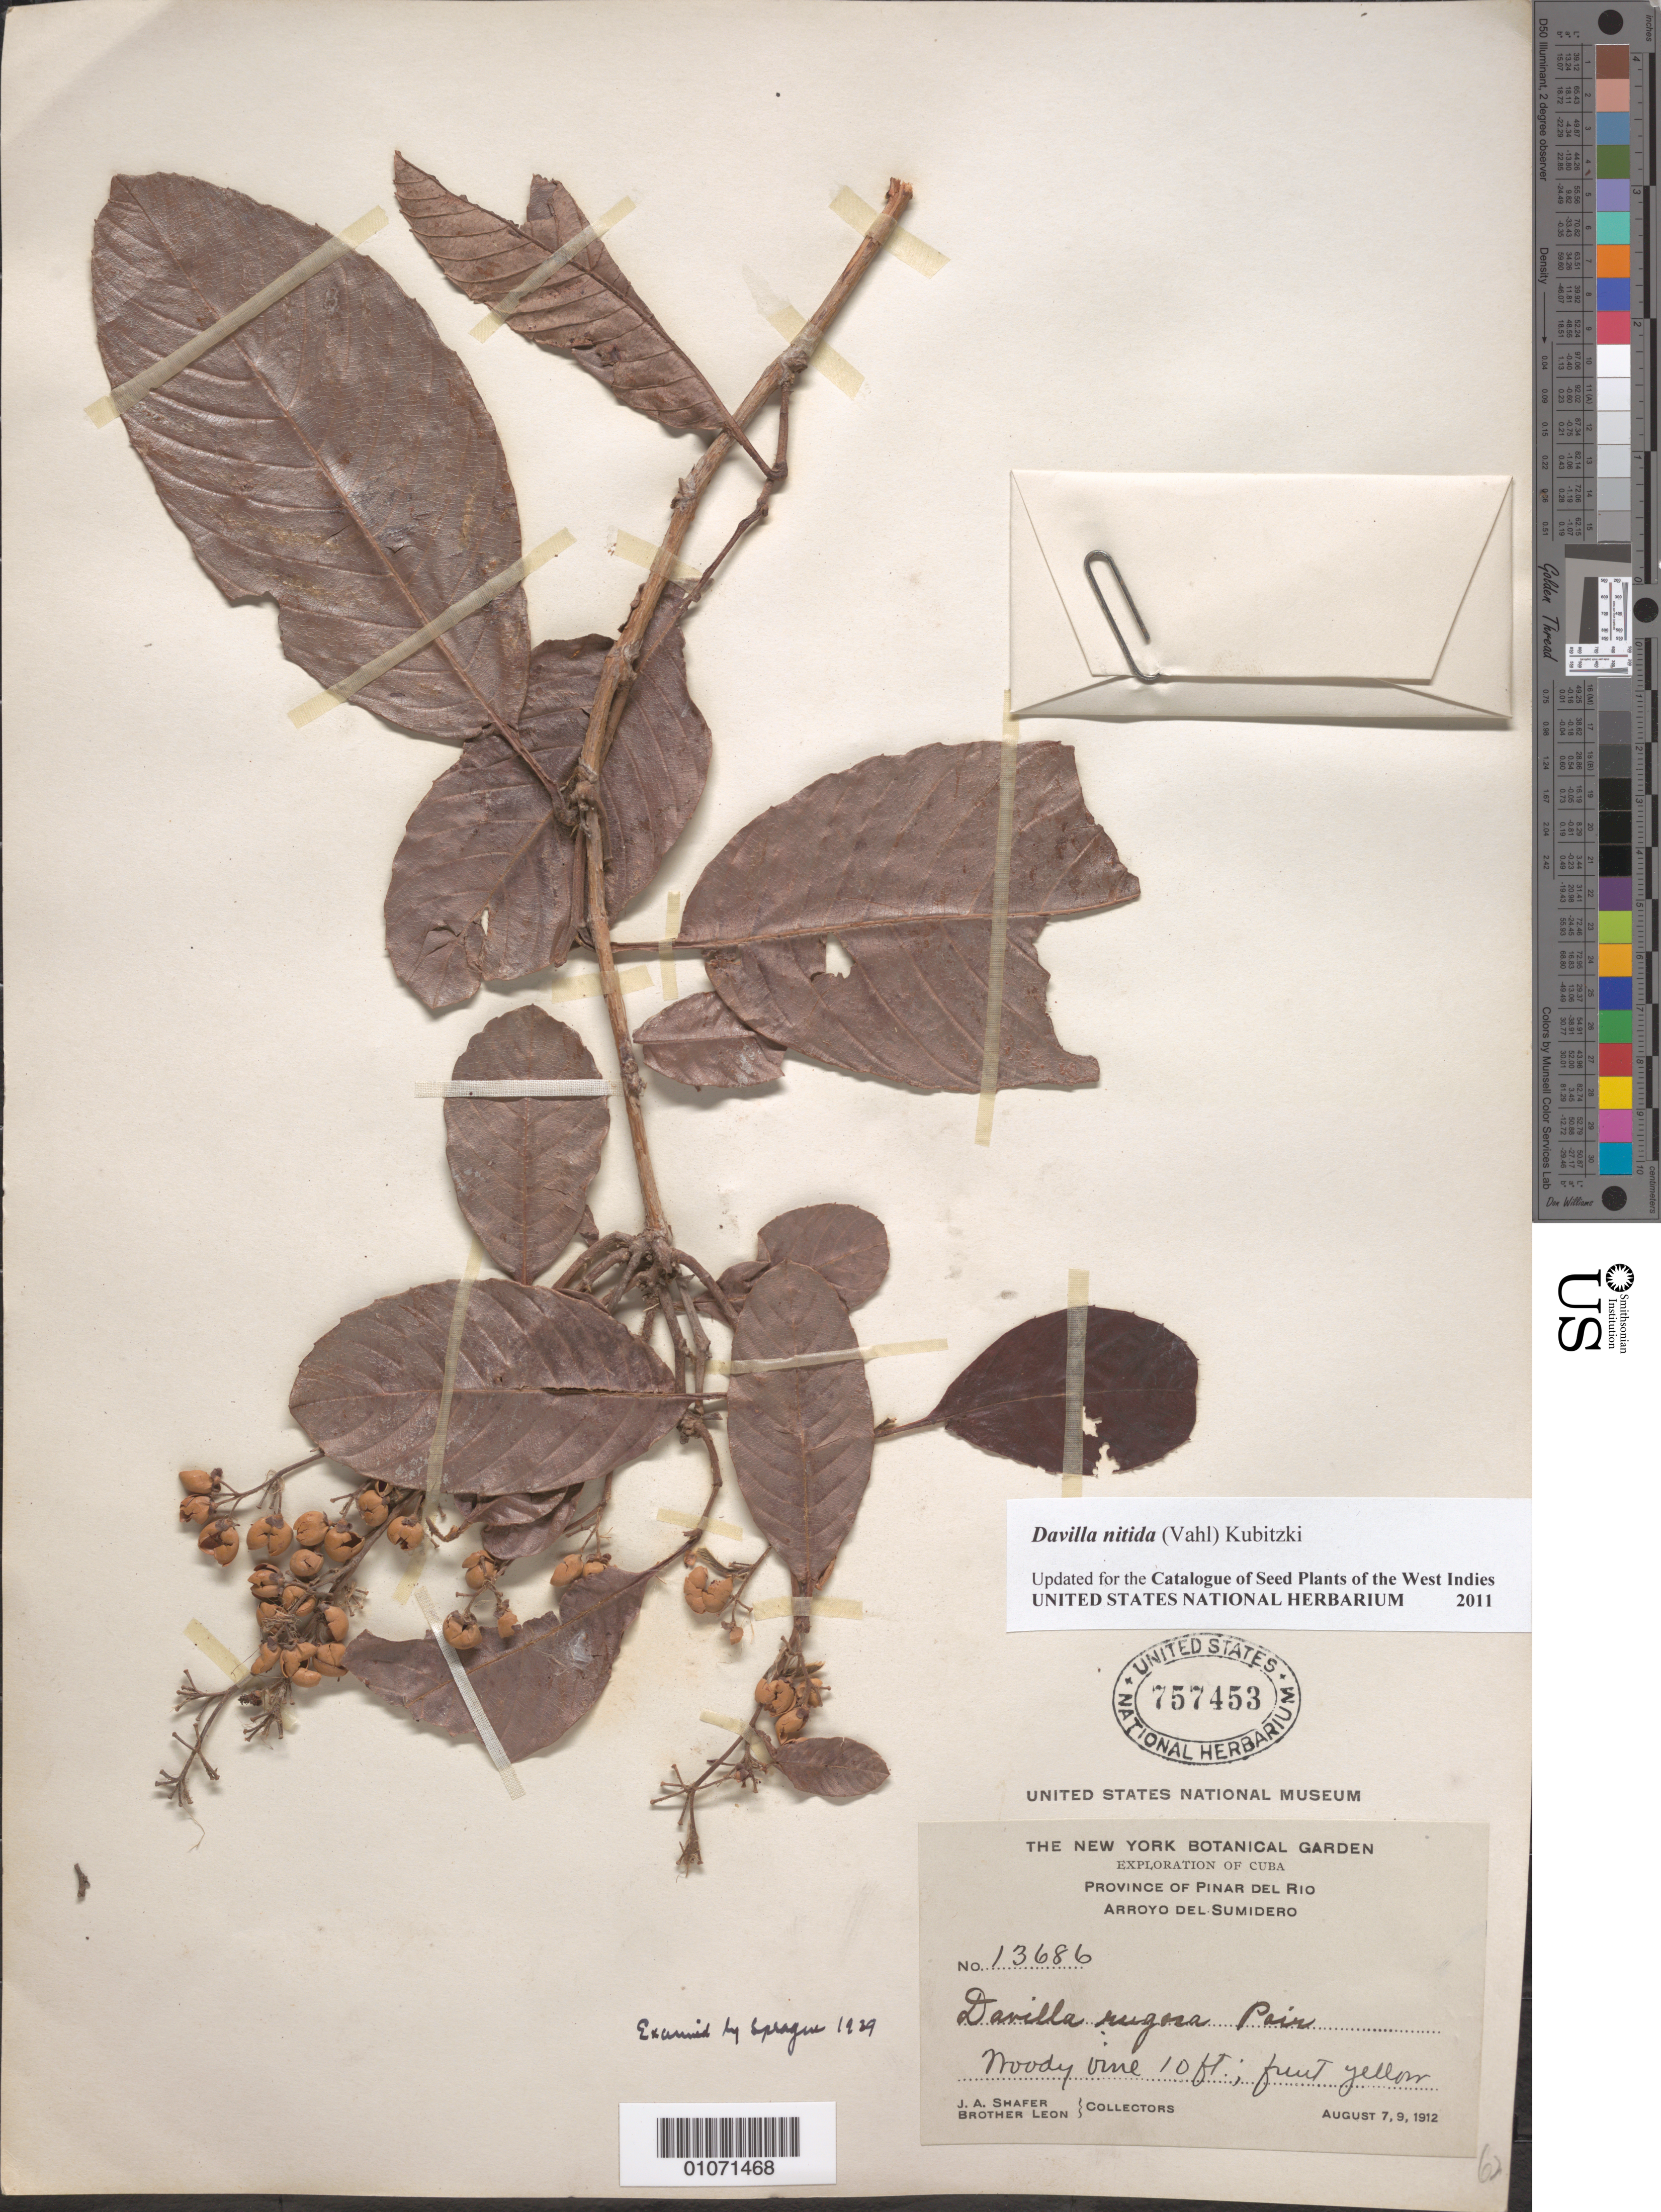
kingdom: Plantae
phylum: Tracheophyta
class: Magnoliopsida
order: Dilleniales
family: Dilleniaceae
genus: Davilla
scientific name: Davilla nitida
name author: (Vahl) Kubitzki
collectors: J. A. Shafer & Bro. León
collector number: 13686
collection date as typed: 07 Aug 1912 and 09 Aug 1912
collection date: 1912-08-07,1912-08-09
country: Cuba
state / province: Pinar del Rio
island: Cuba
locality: Arroyo Del Sumidero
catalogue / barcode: US 757453